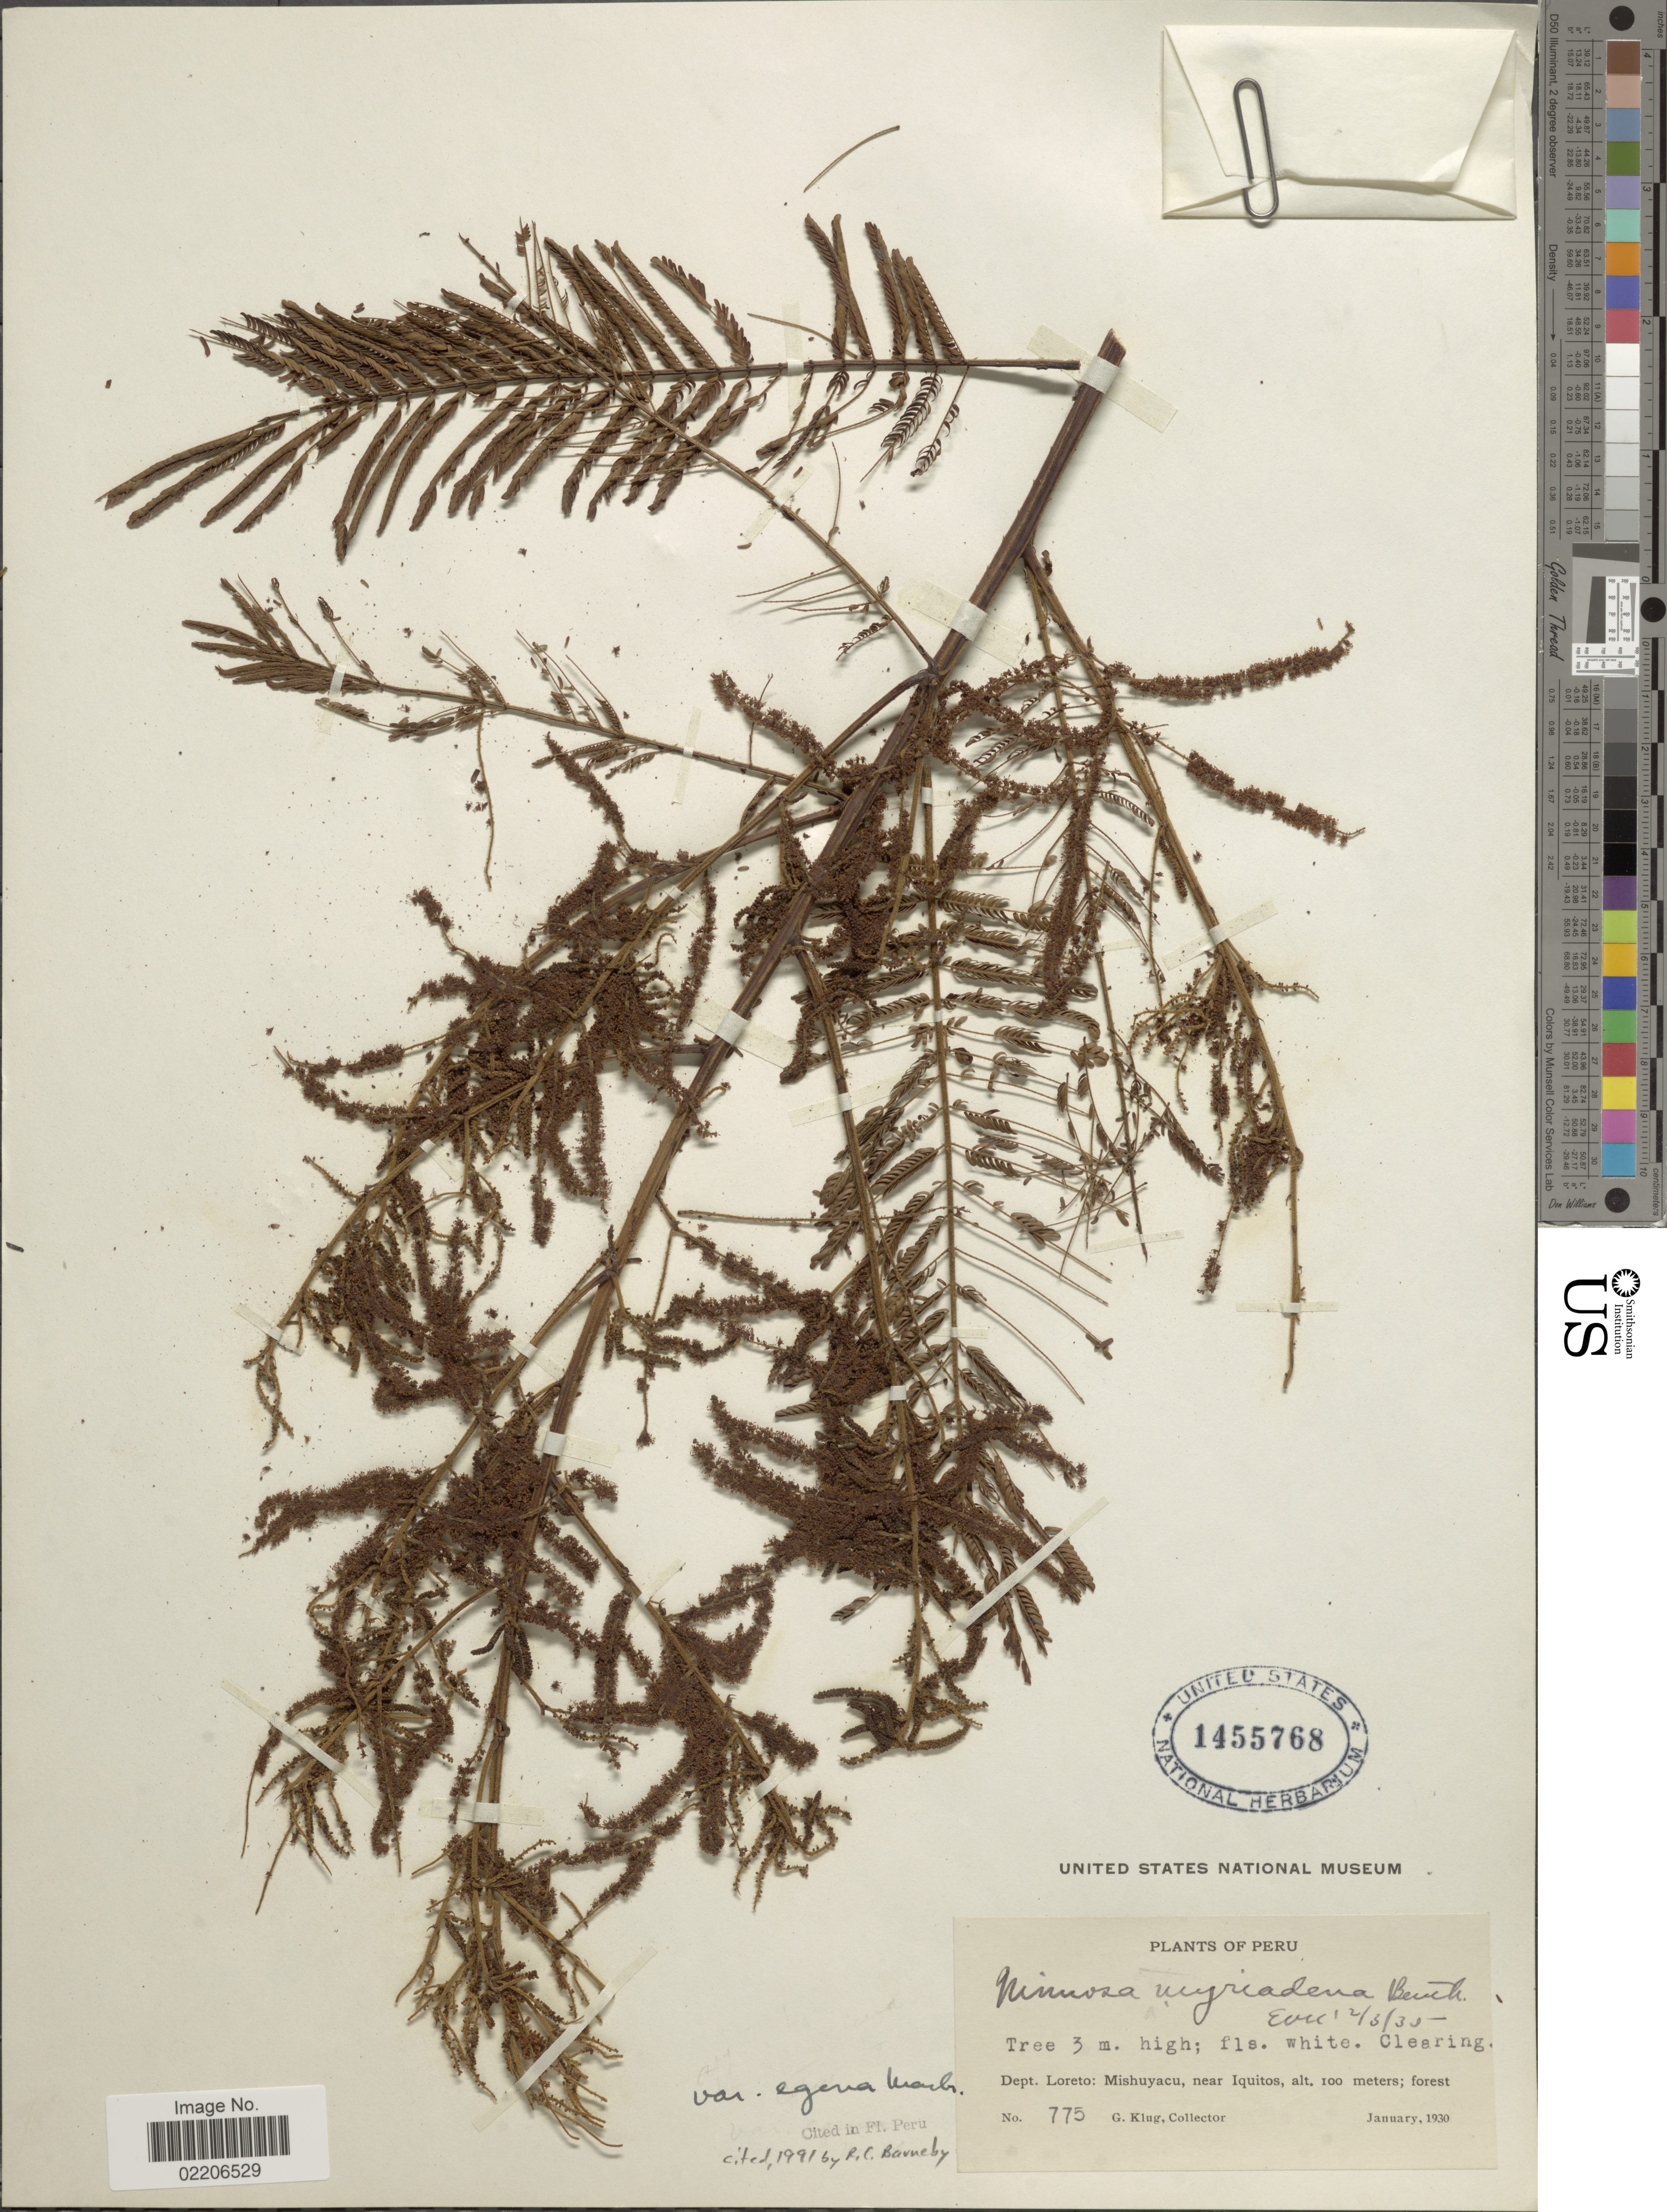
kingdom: Plantae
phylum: Tracheophyta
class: Magnoliopsida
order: Fabales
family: Fabaceae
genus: Mimosa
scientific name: Mimosa myriadenia var. egena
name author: J.F. Macbr.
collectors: G. Klug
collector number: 775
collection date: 1930-01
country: Peru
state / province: Loreto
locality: Dept. Loreto: Mishuyacu, near Iquitos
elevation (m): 100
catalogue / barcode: US 1455768